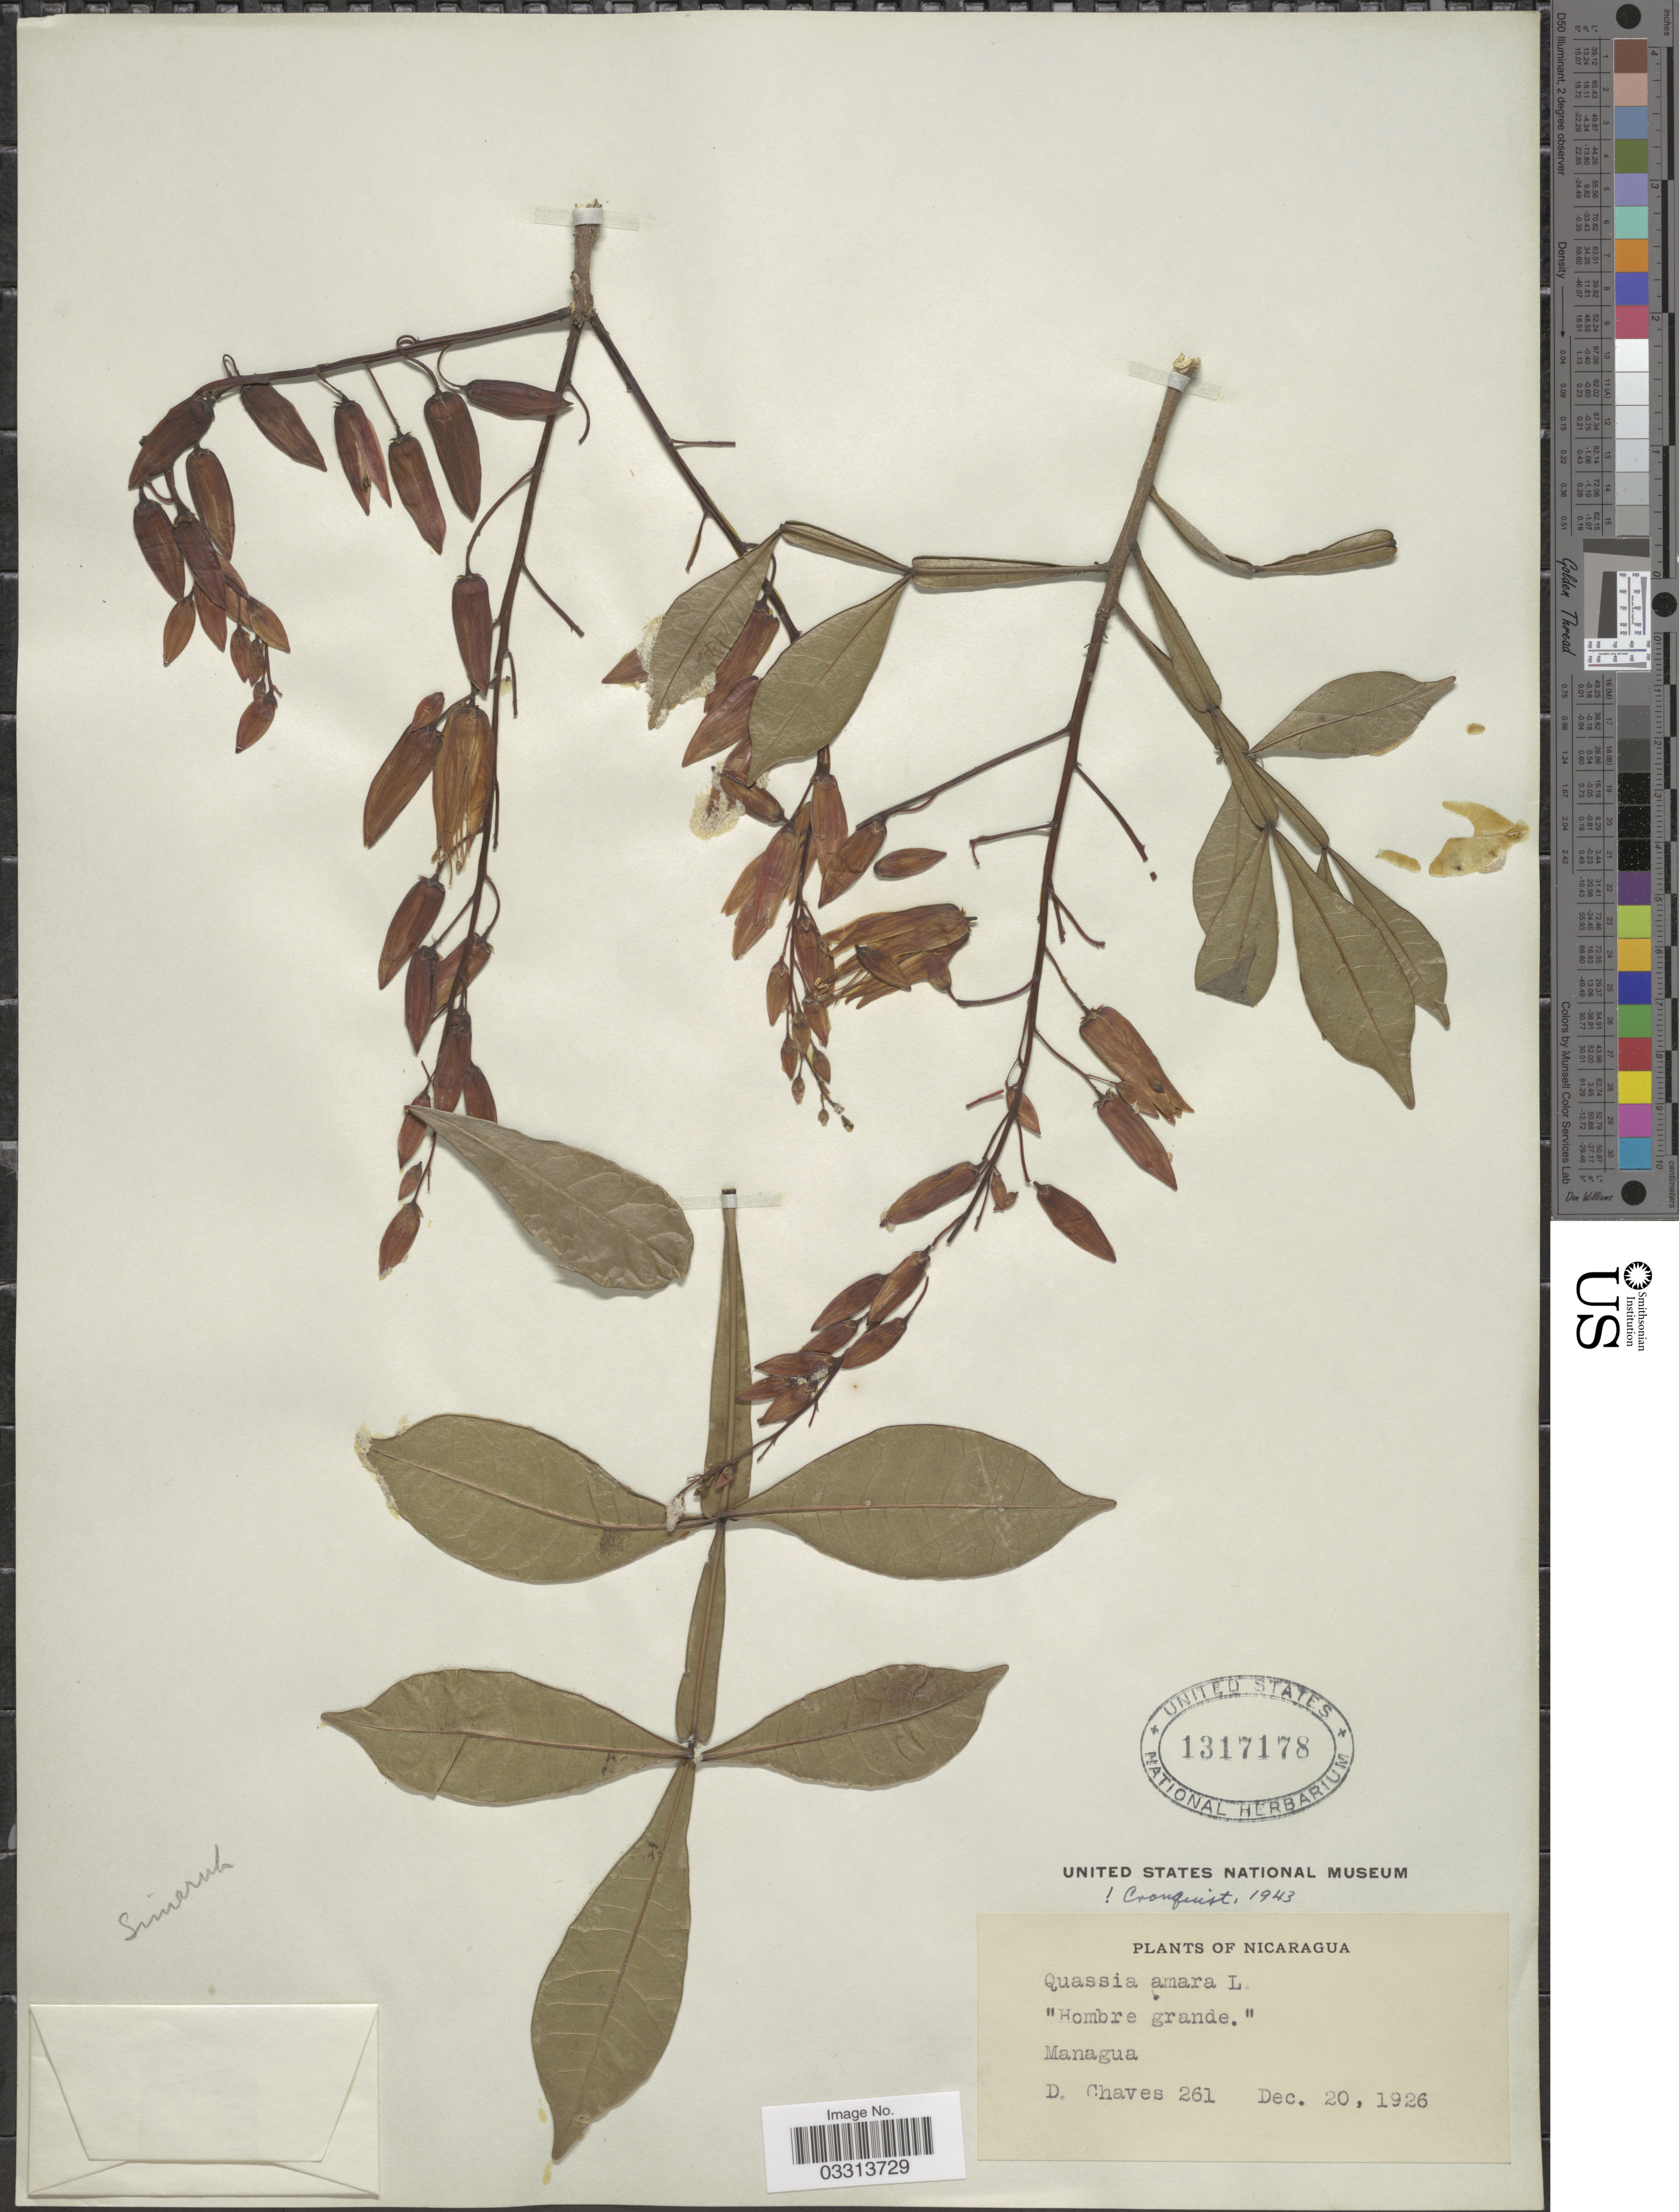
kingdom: Plantae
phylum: Tracheophyta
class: Magnoliopsida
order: Sapindales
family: Simaroubaceae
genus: Quassia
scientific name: Quassia amara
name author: L.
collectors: D. Chaves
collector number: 261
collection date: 1926-12-20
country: Nicaragua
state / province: Managua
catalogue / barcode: US 1317178